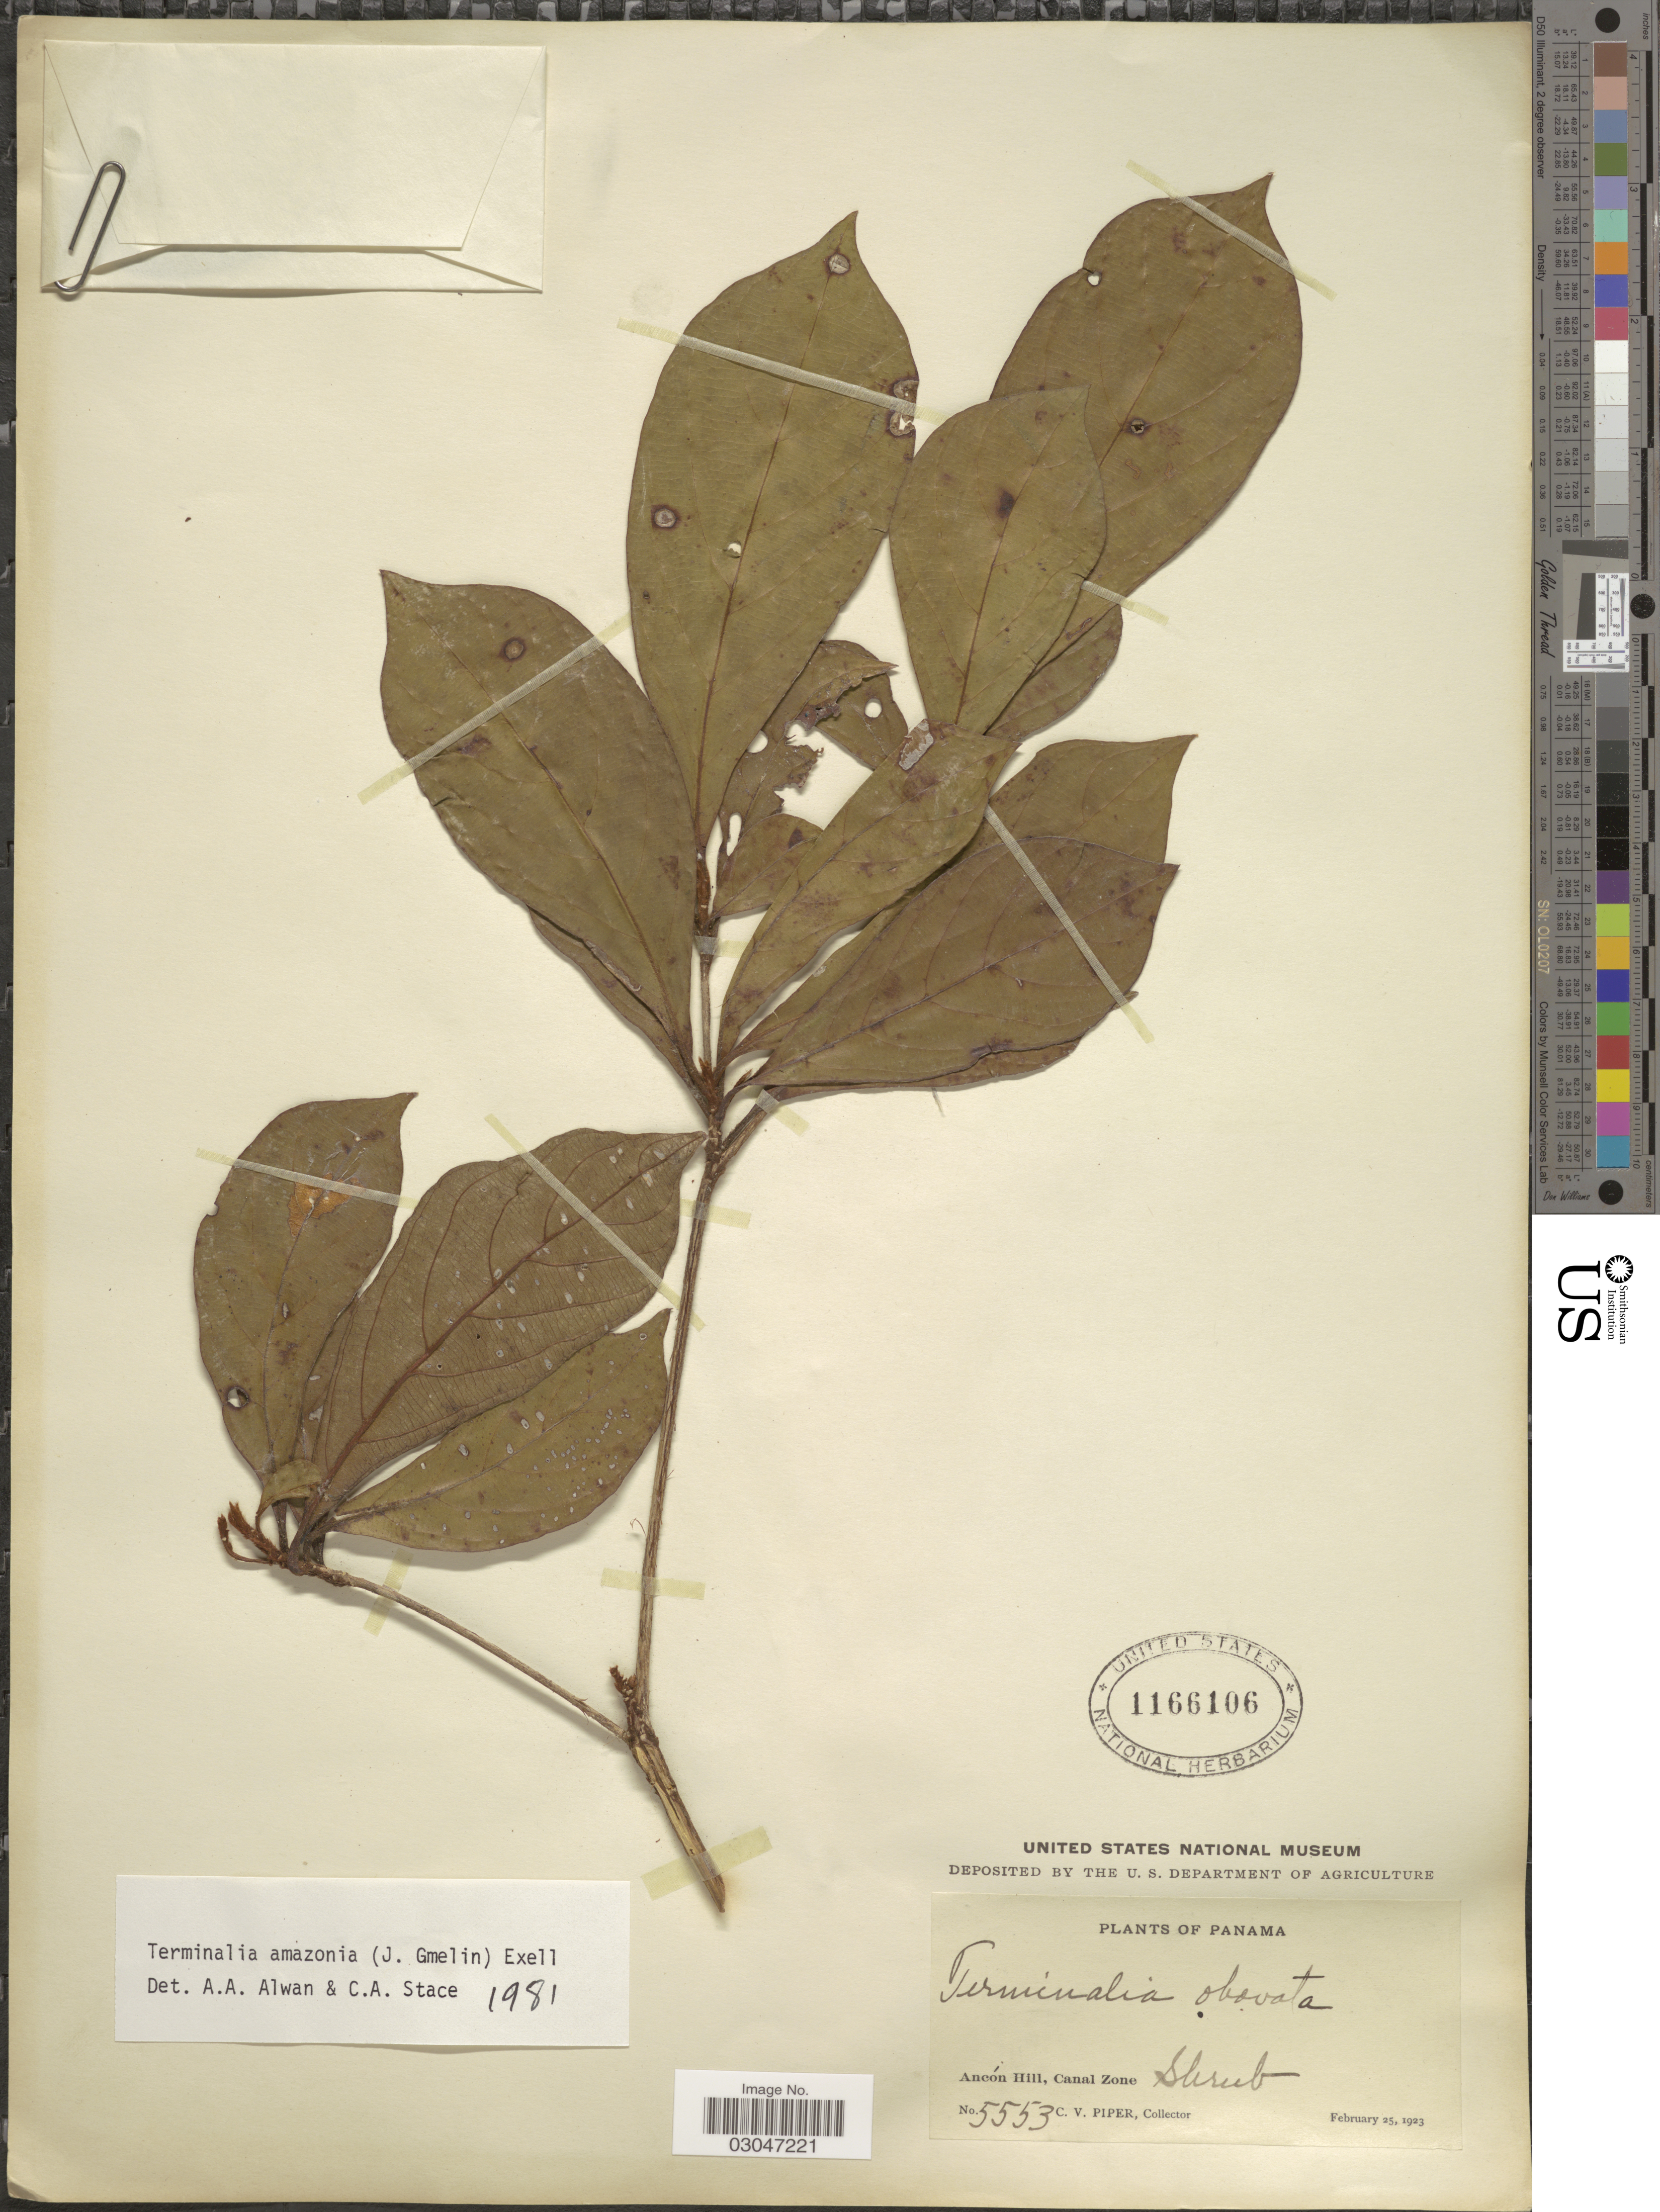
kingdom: Plantae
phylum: Tracheophyta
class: Magnoliopsida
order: Myrtales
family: Combretaceae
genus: Terminalia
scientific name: Terminalia amazonia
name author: (J.F. Gmel.) Exell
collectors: C. V. Piper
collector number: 5553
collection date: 1923-02-25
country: Panama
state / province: Colón / Panamá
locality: Ancón Hill, Canal Zone.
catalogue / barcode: US 1166106